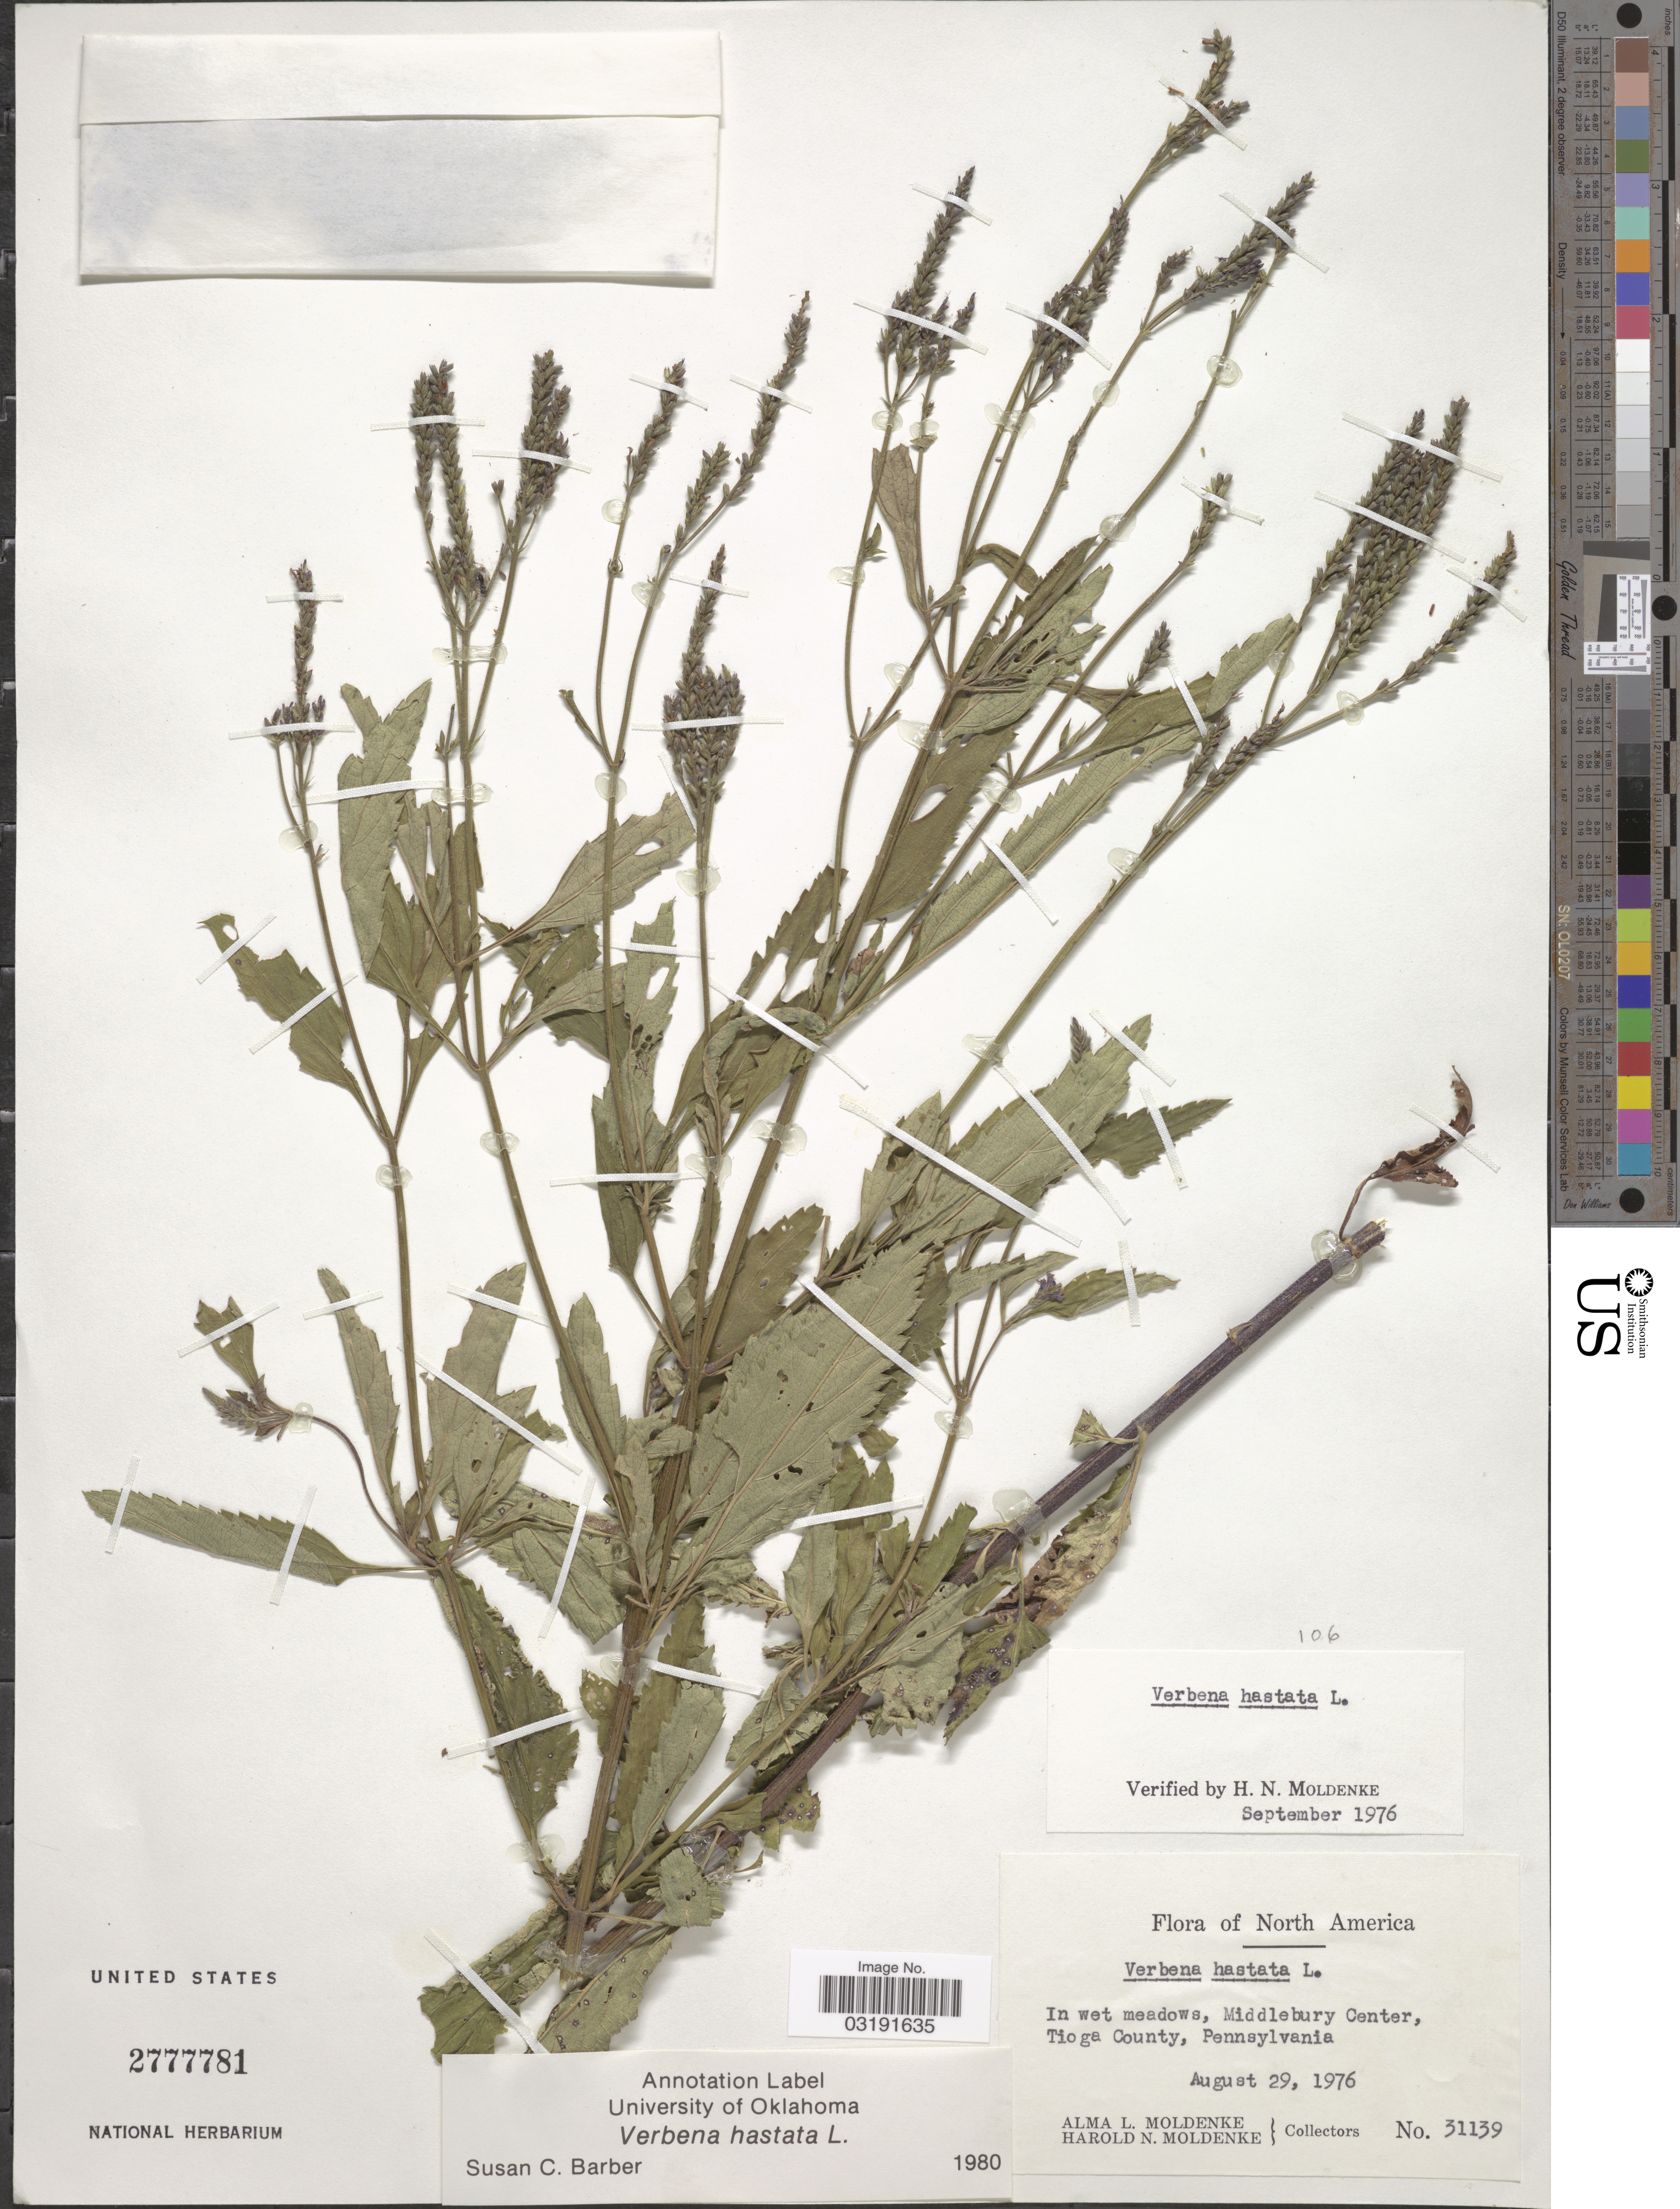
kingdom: Plantae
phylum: Tracheophyta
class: Magnoliopsida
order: Lamiales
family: Verbenaceae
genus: Verbena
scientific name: Verbena hastata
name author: L.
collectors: A. L. Moldenke & H. N. Moldenke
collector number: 31139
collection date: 1976-08-29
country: United States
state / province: Pennsylvania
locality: Middlebury Center, Tioga County.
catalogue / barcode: US 2777781